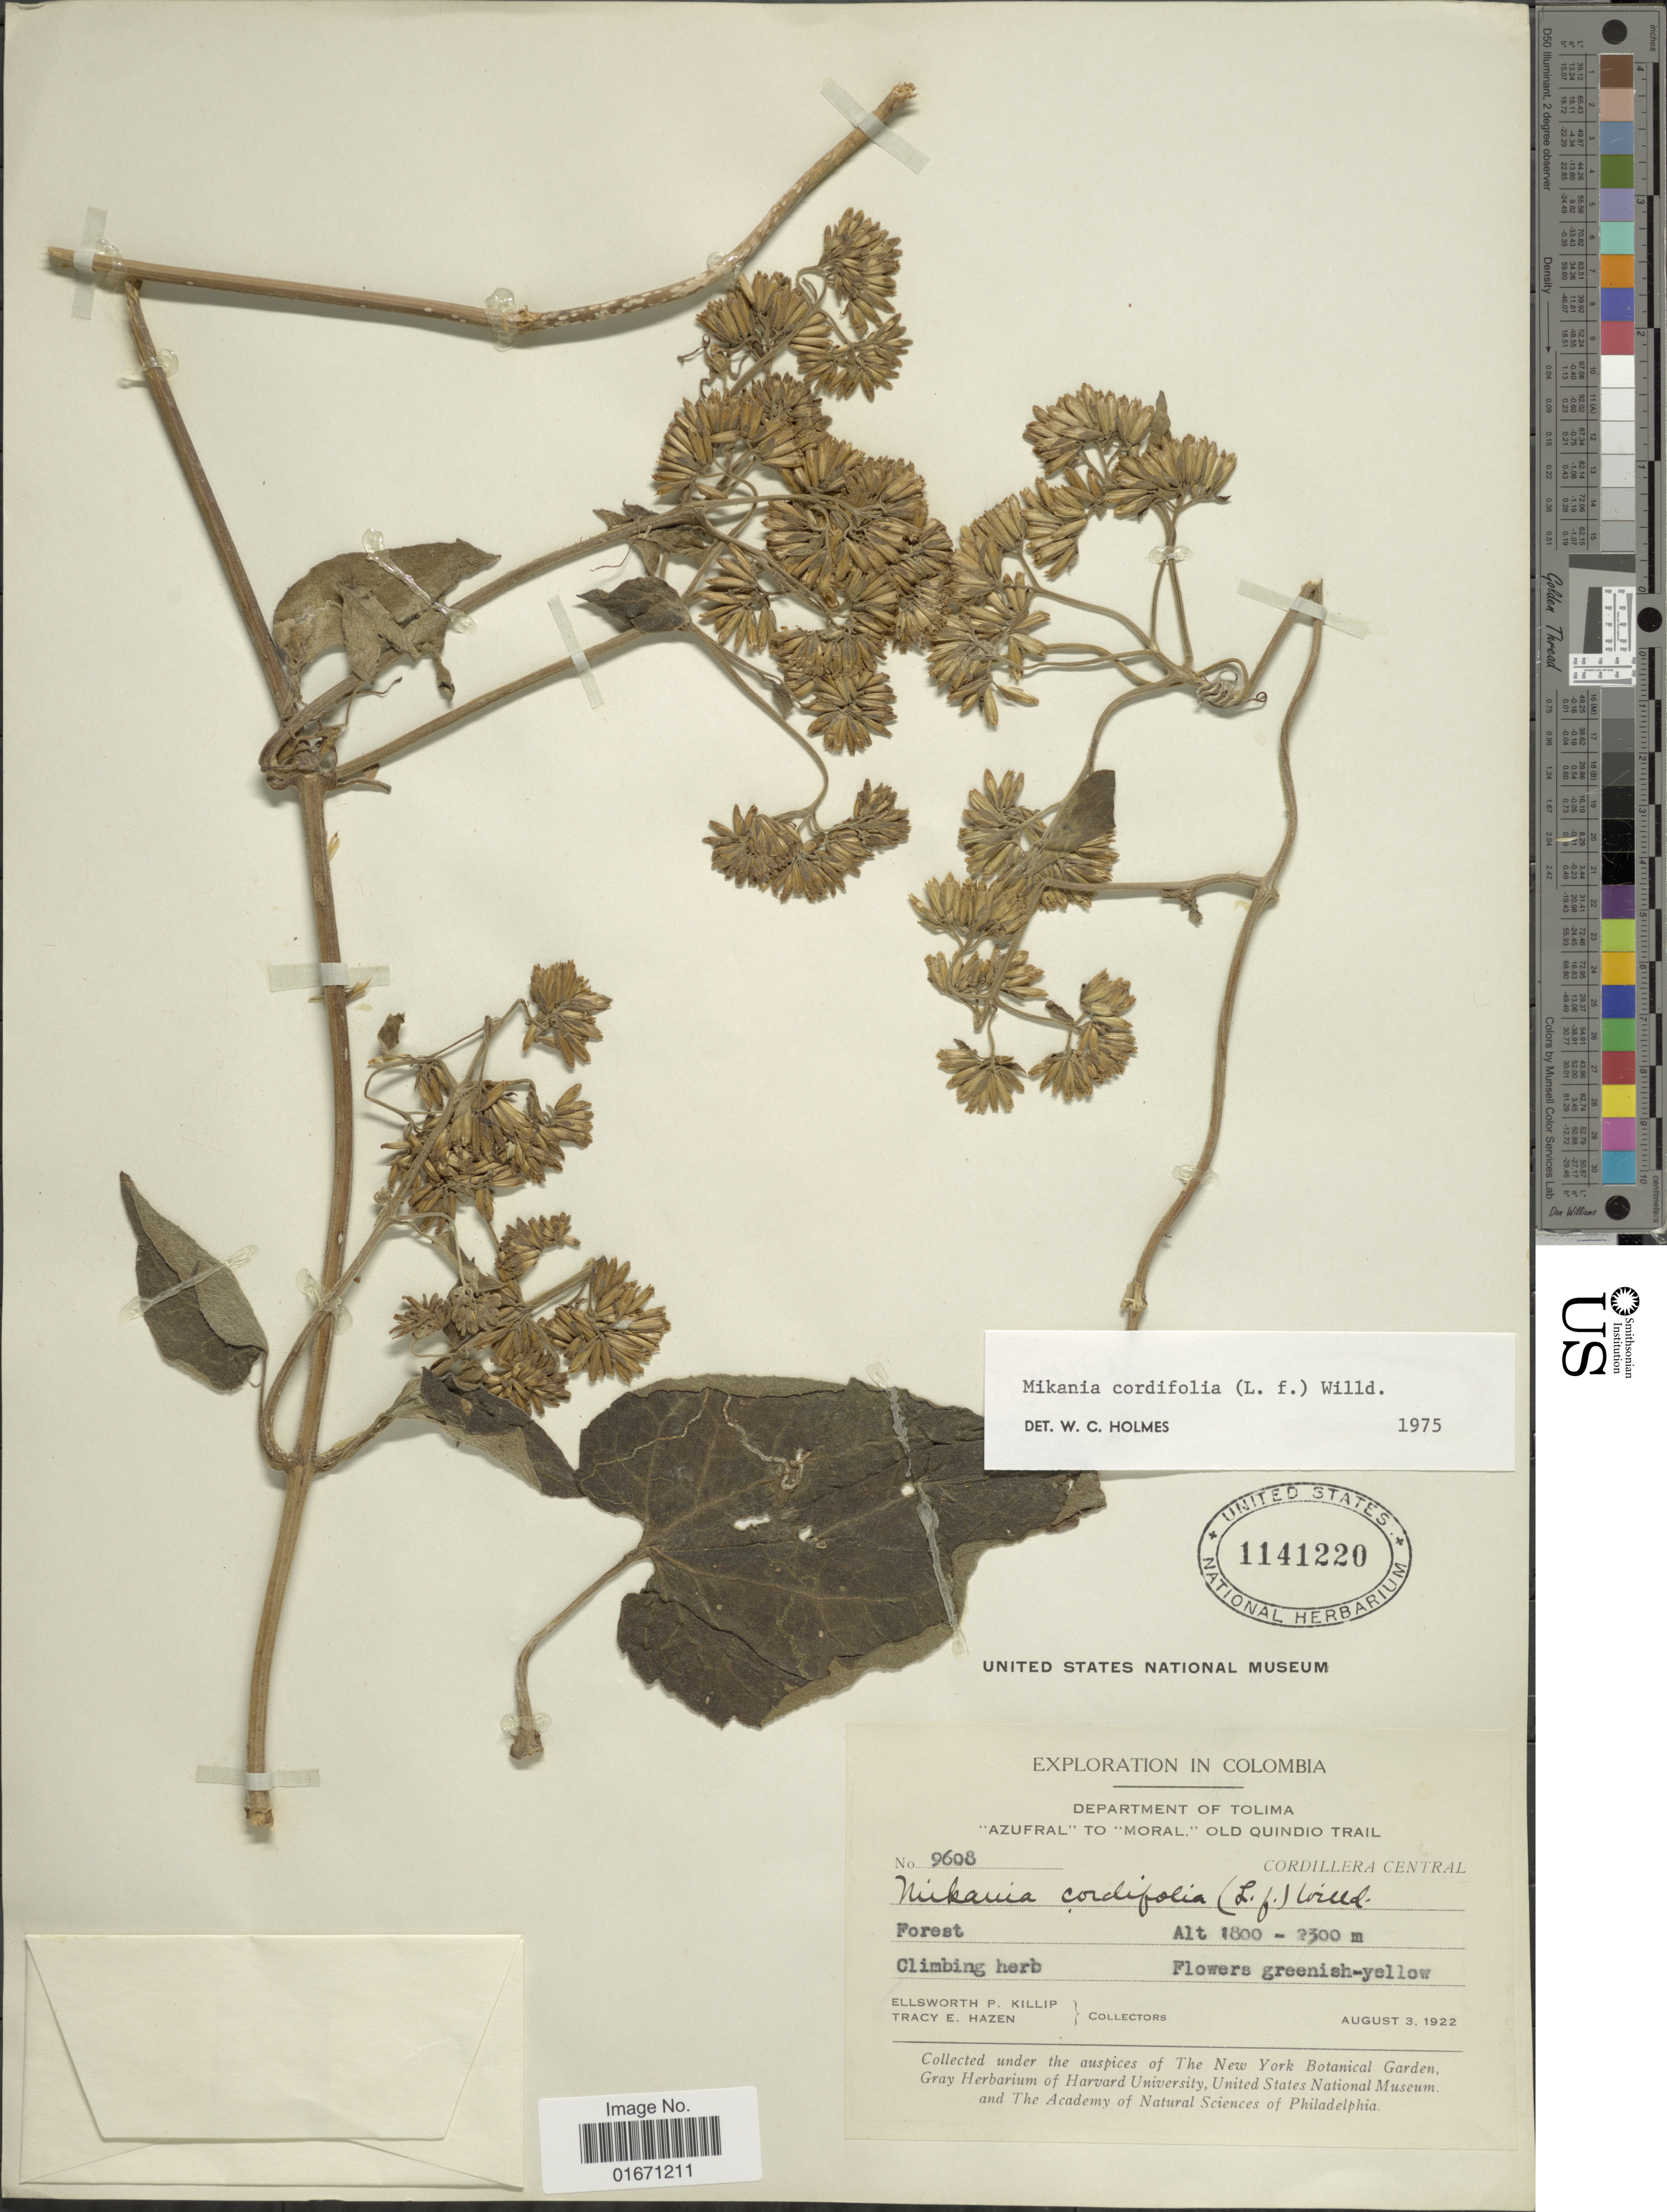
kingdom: Plantae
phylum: Tracheophyta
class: Magnoliopsida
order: Asterales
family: Asteraceae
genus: Mikania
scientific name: Mikania cordifolia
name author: Kunth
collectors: E. P. Killip & T. E. Hazen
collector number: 9608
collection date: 1922-08-03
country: Colombia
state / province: Tolima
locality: Azufral to Moral, Old Quindio Trail, Cordillera Central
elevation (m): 1800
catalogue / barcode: US 1141220